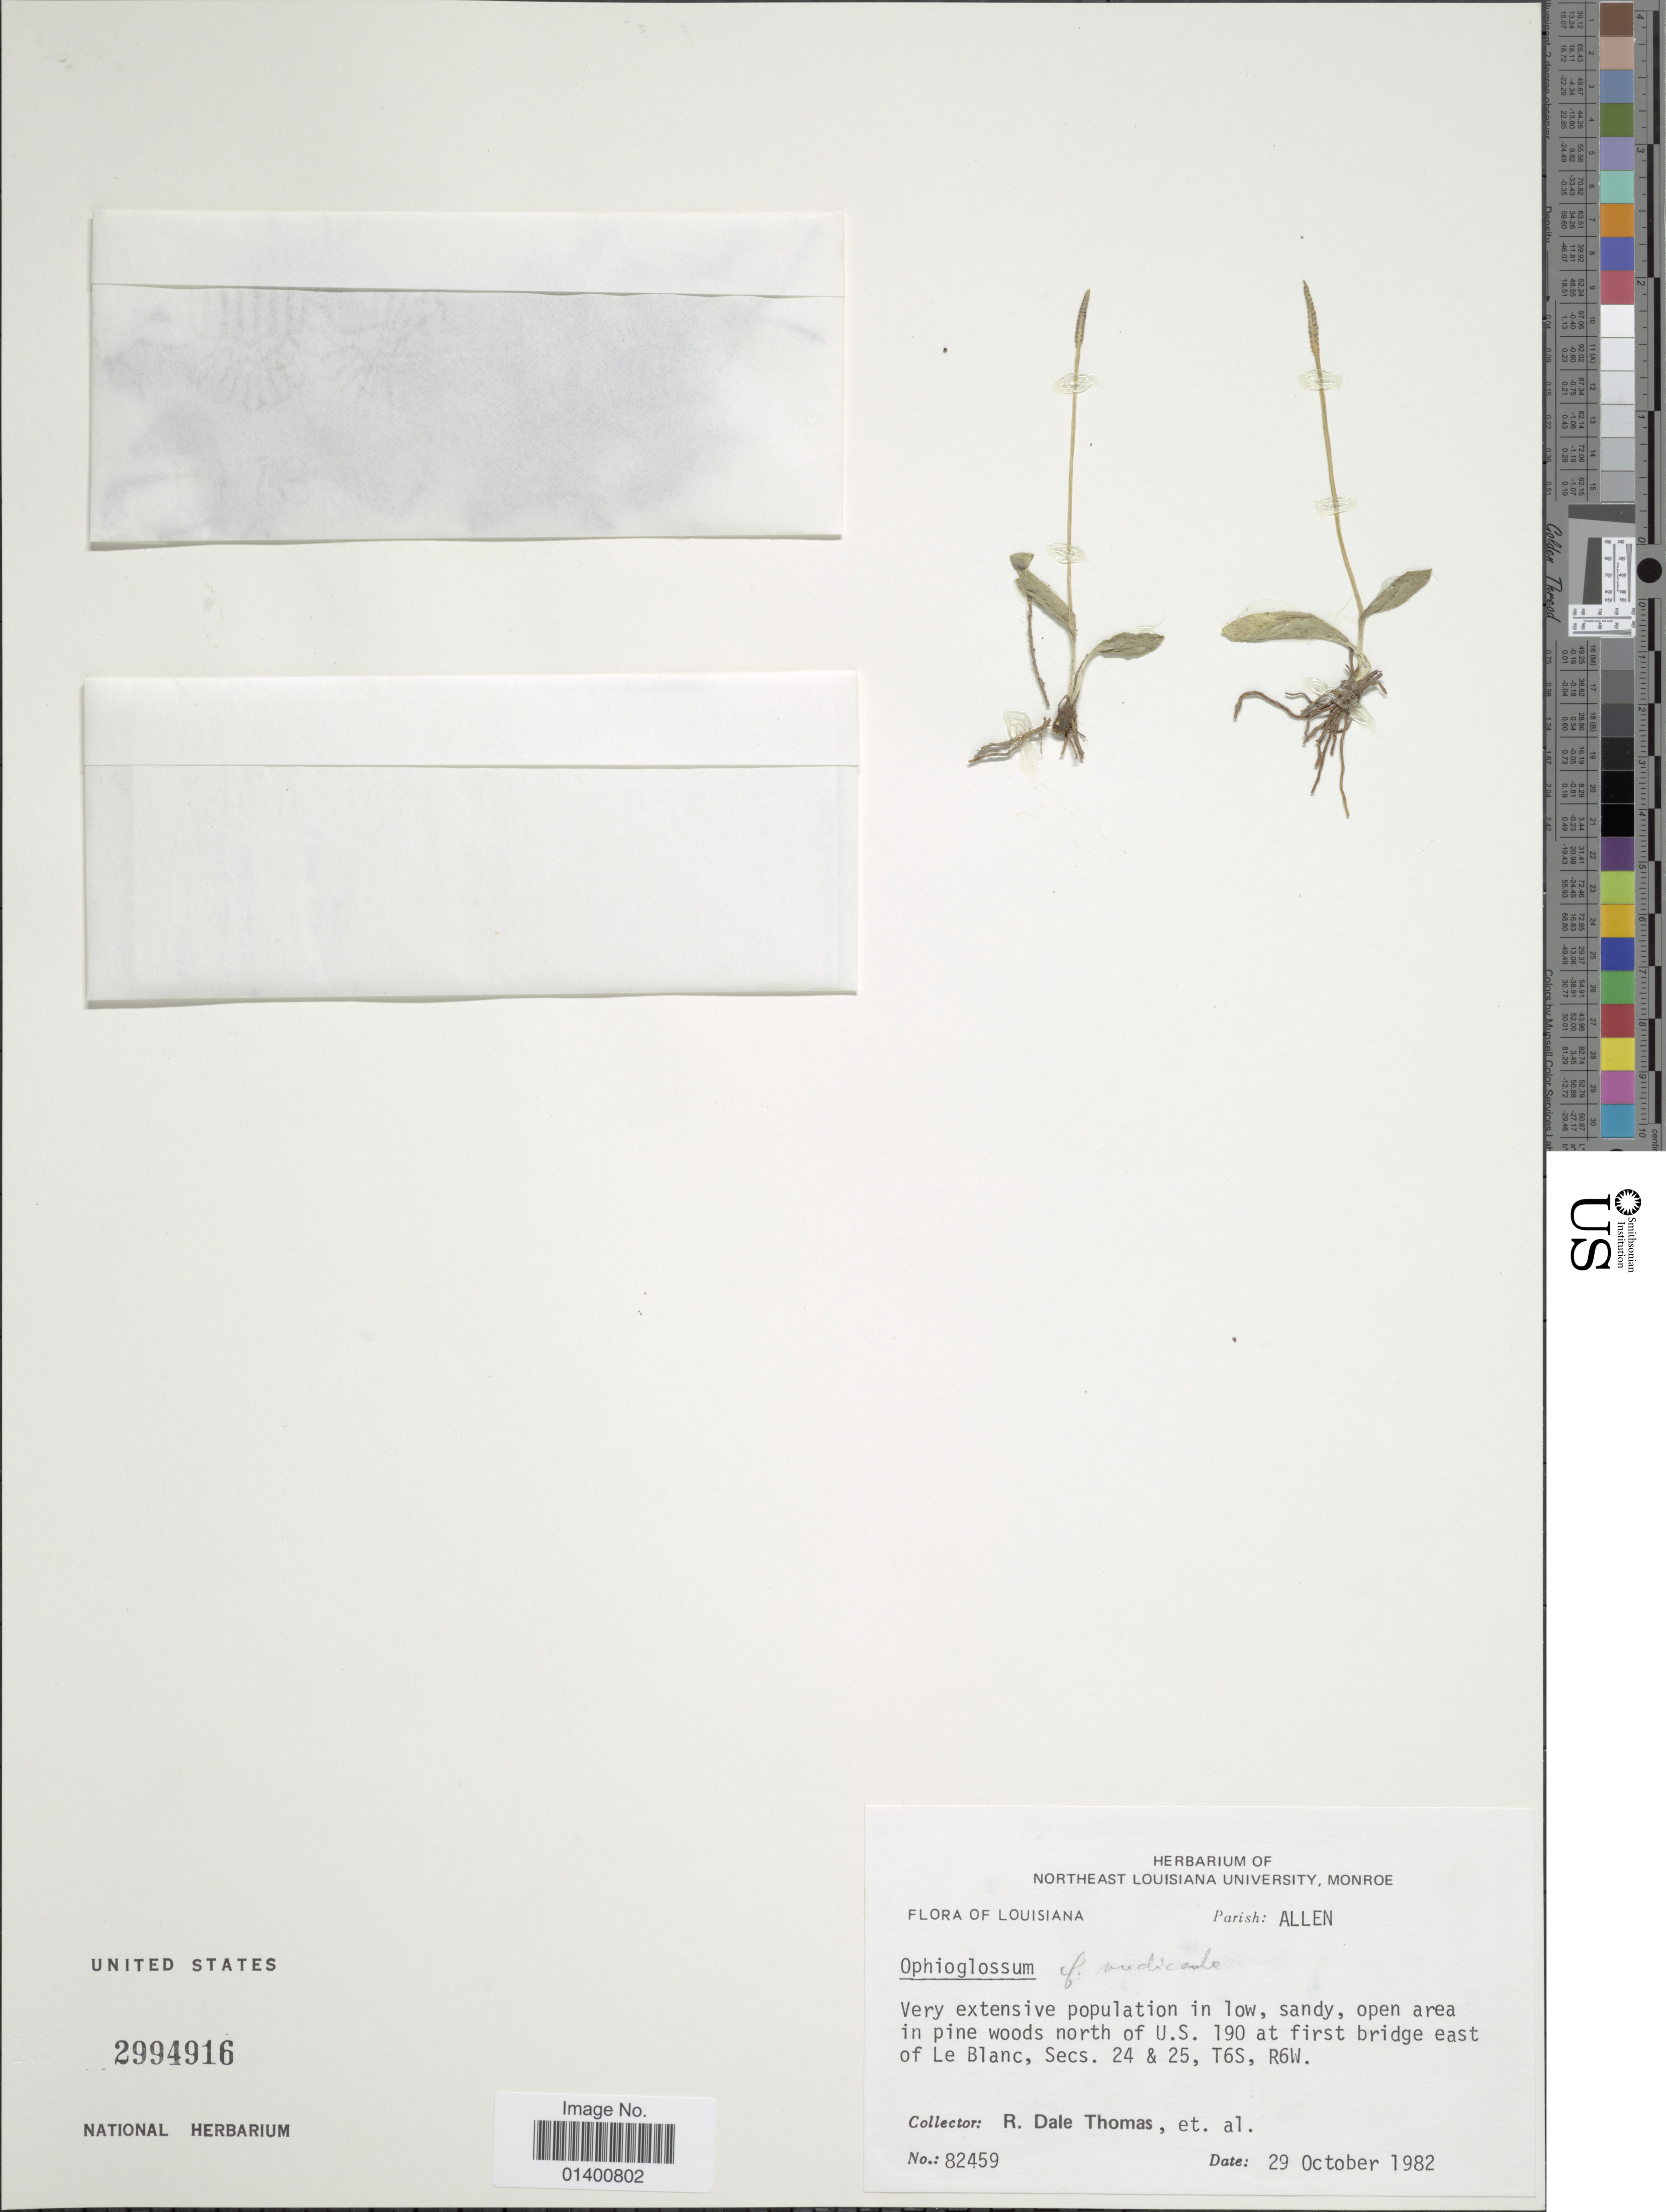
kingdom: Plantae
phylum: Tracheophyta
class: Polypodiopsida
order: Ophioglossales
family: Ophioglossaceae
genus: Ophioglossum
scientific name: Ophioglossum nudicaule var. tenerum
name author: (Mett. ex Prantl) R.T. Clausen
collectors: R. Thomas & et al.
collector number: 82459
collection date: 1982-10-29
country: United States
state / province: Louisiana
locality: Parish Allen, open area in pine woods north of U.S. 190 at first bridge east of Le Blanc, Secs. 24&25, T6S, R6W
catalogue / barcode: US 2994916